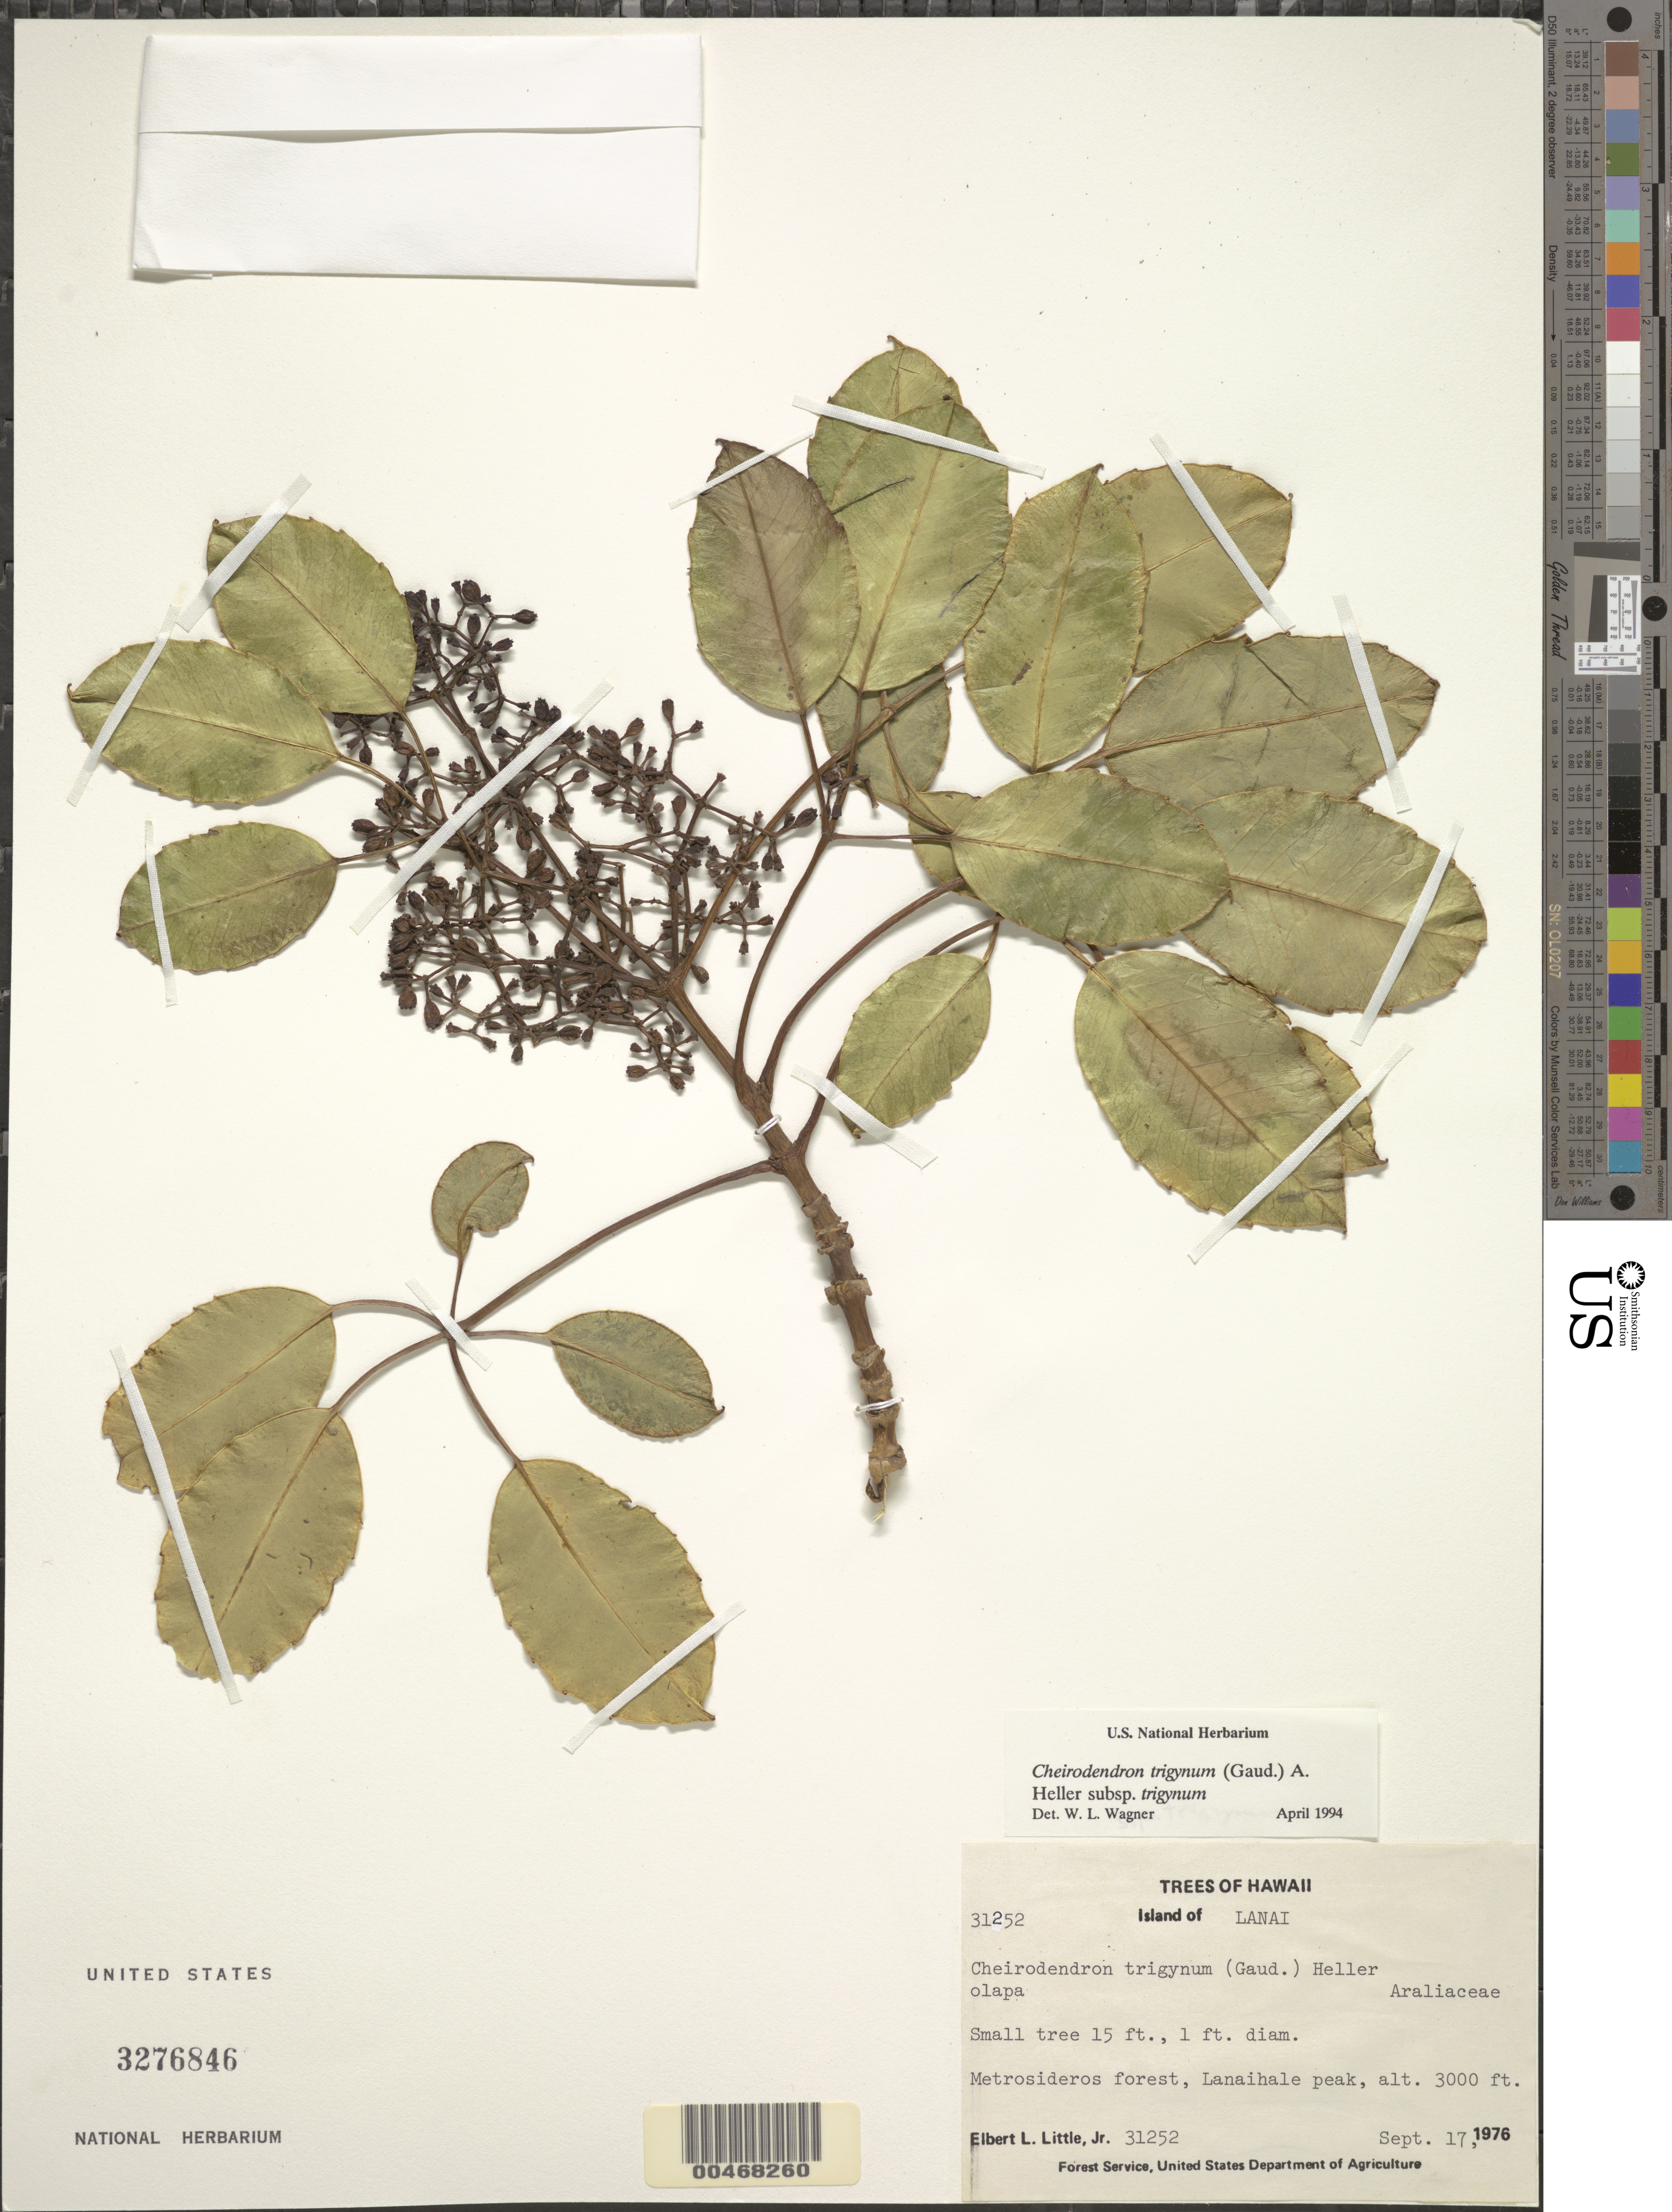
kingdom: Plantae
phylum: Tracheophyta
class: Magnoliopsida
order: Apiales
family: Araliaceae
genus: Cheirodendron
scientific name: Cheirodendron trigynum subsp. trigynum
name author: (Gaudich.) A. Heller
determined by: Wagner, W. L., (BOT), Smithsonian Institution - National Museum of Natural History (UNITED STATES)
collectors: E. L. Little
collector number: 31252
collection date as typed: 17 Sep 1976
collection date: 1976-09-17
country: United States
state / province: Hawaii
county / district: Maui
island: Lana'i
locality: Lanaihale peak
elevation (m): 914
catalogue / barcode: US 3276846